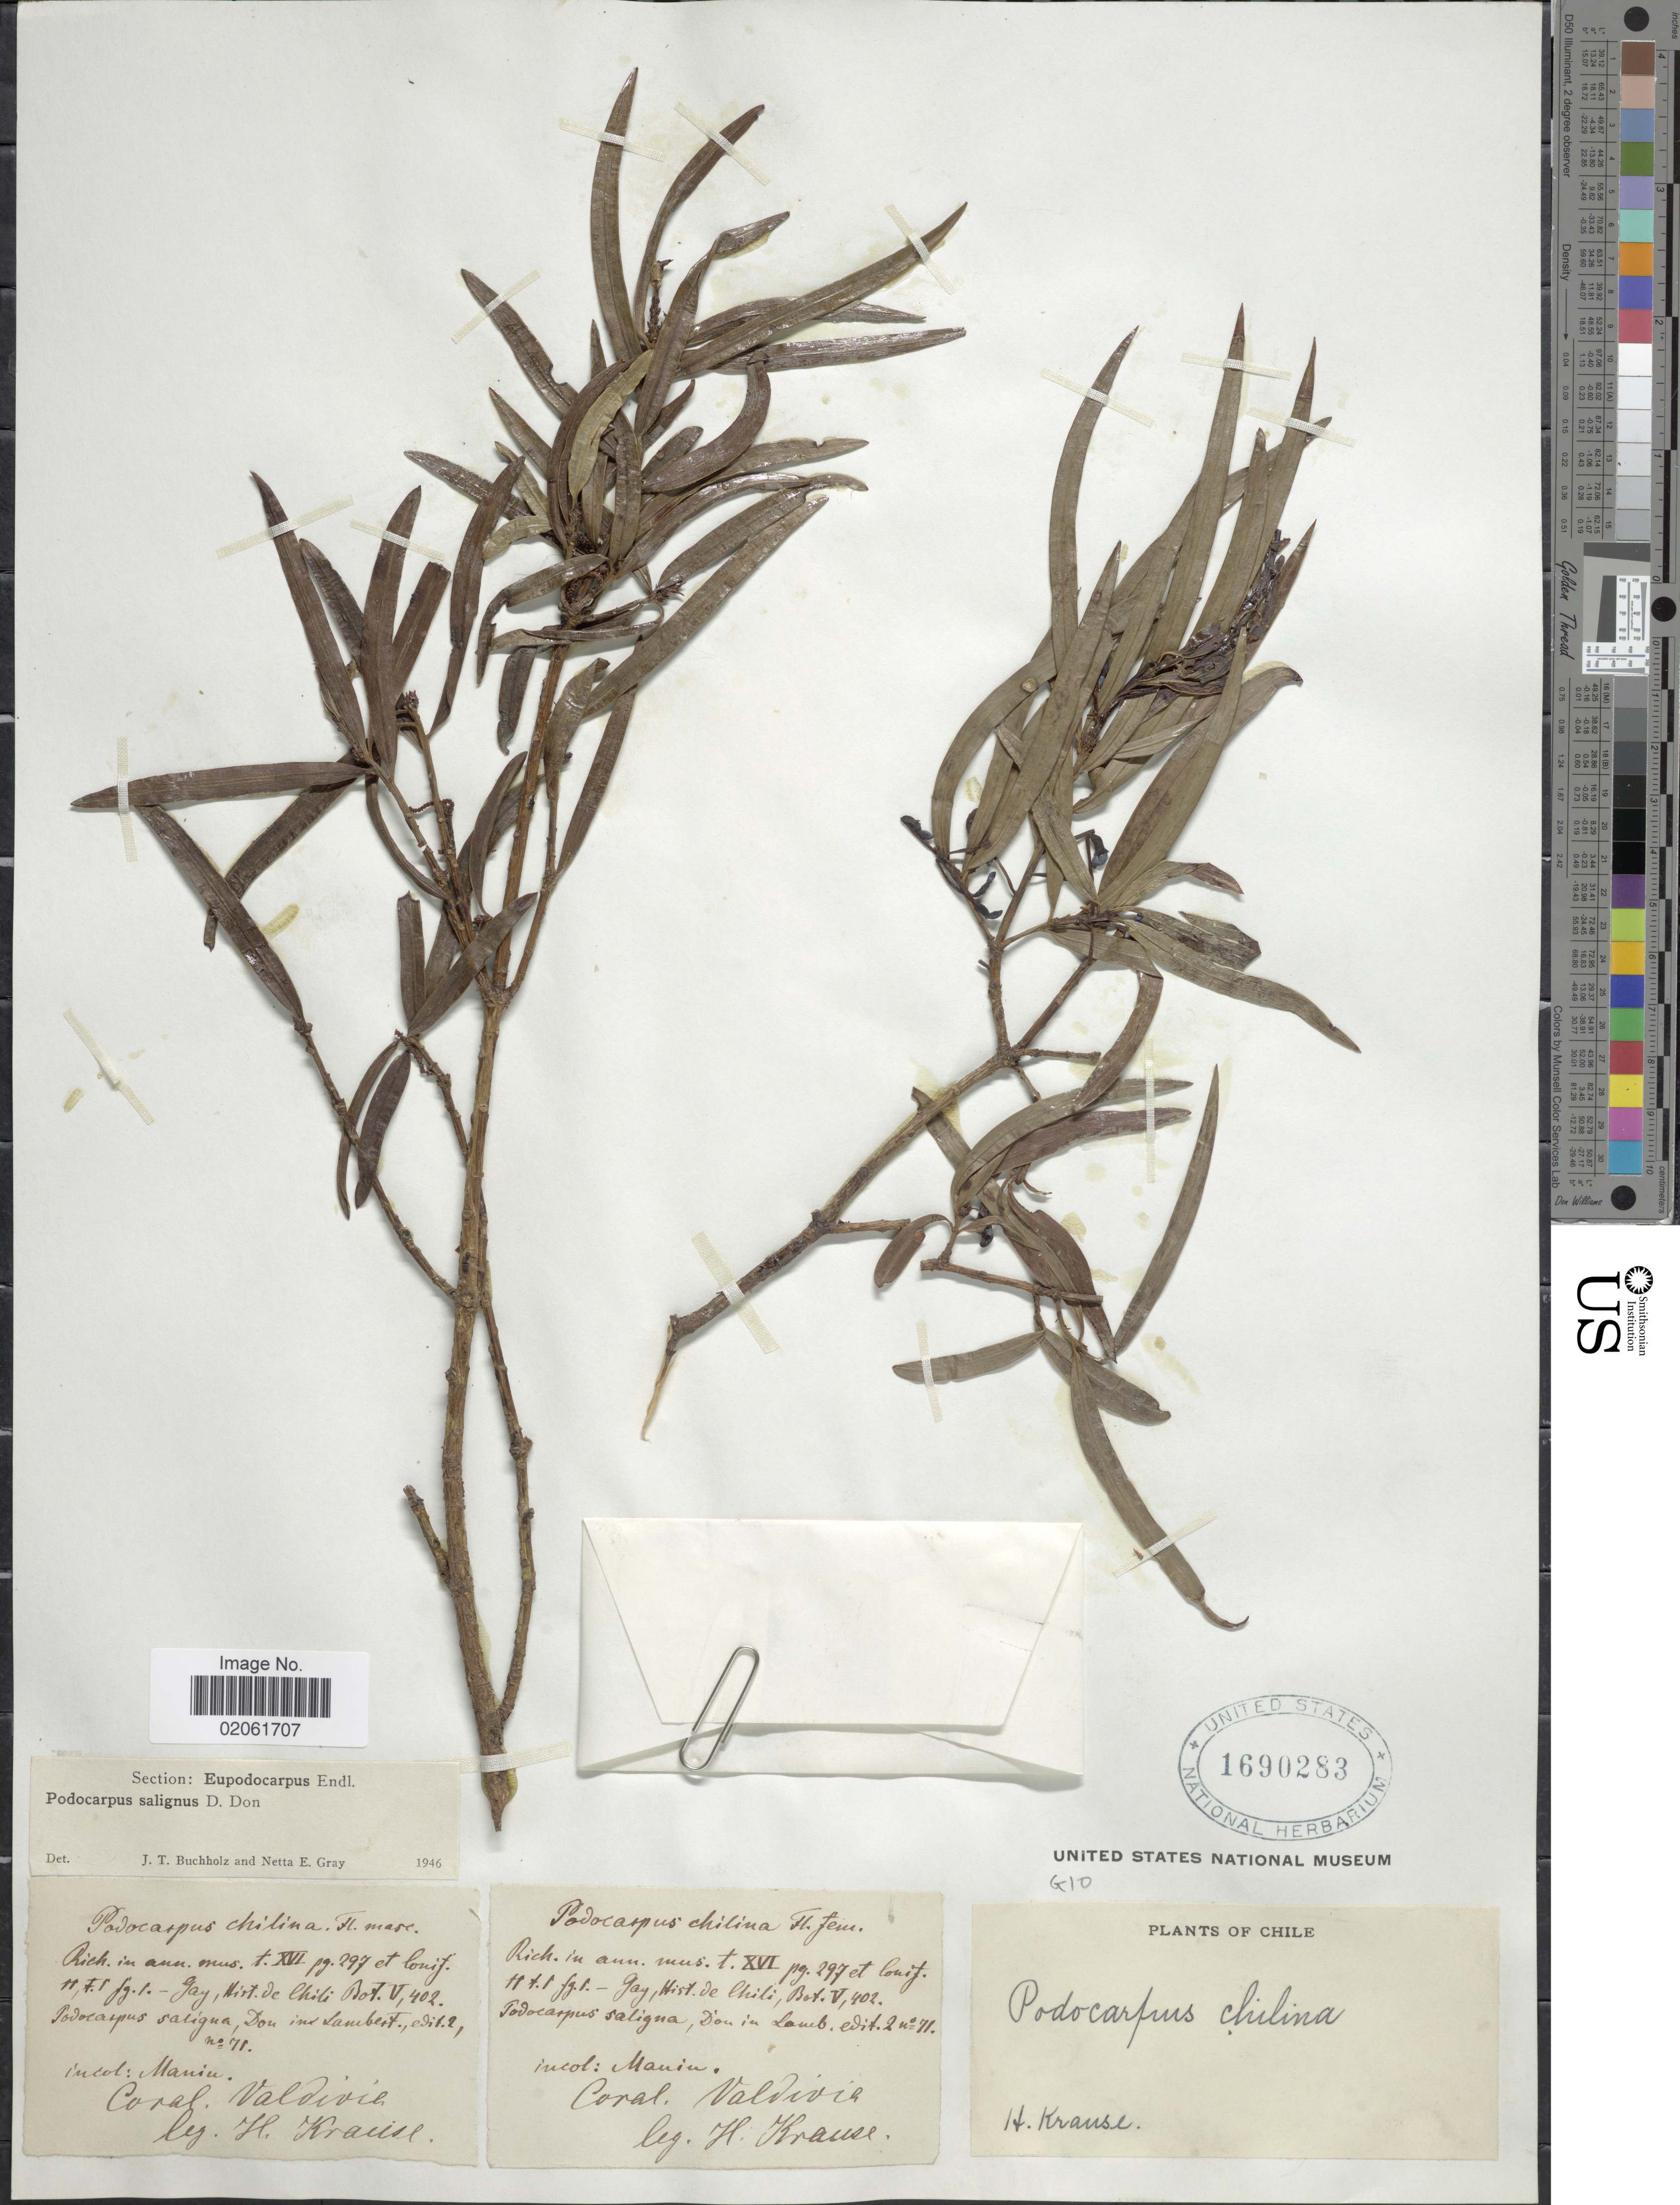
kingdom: Plantae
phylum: Tracheophyta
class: Pinopsida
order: Pinales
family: Podocarpaceae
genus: Podocarpus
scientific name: Podocarpus salignus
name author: D. Don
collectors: H. Krause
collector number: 71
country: Chile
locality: Coral. Valdivia.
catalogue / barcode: US 1690283